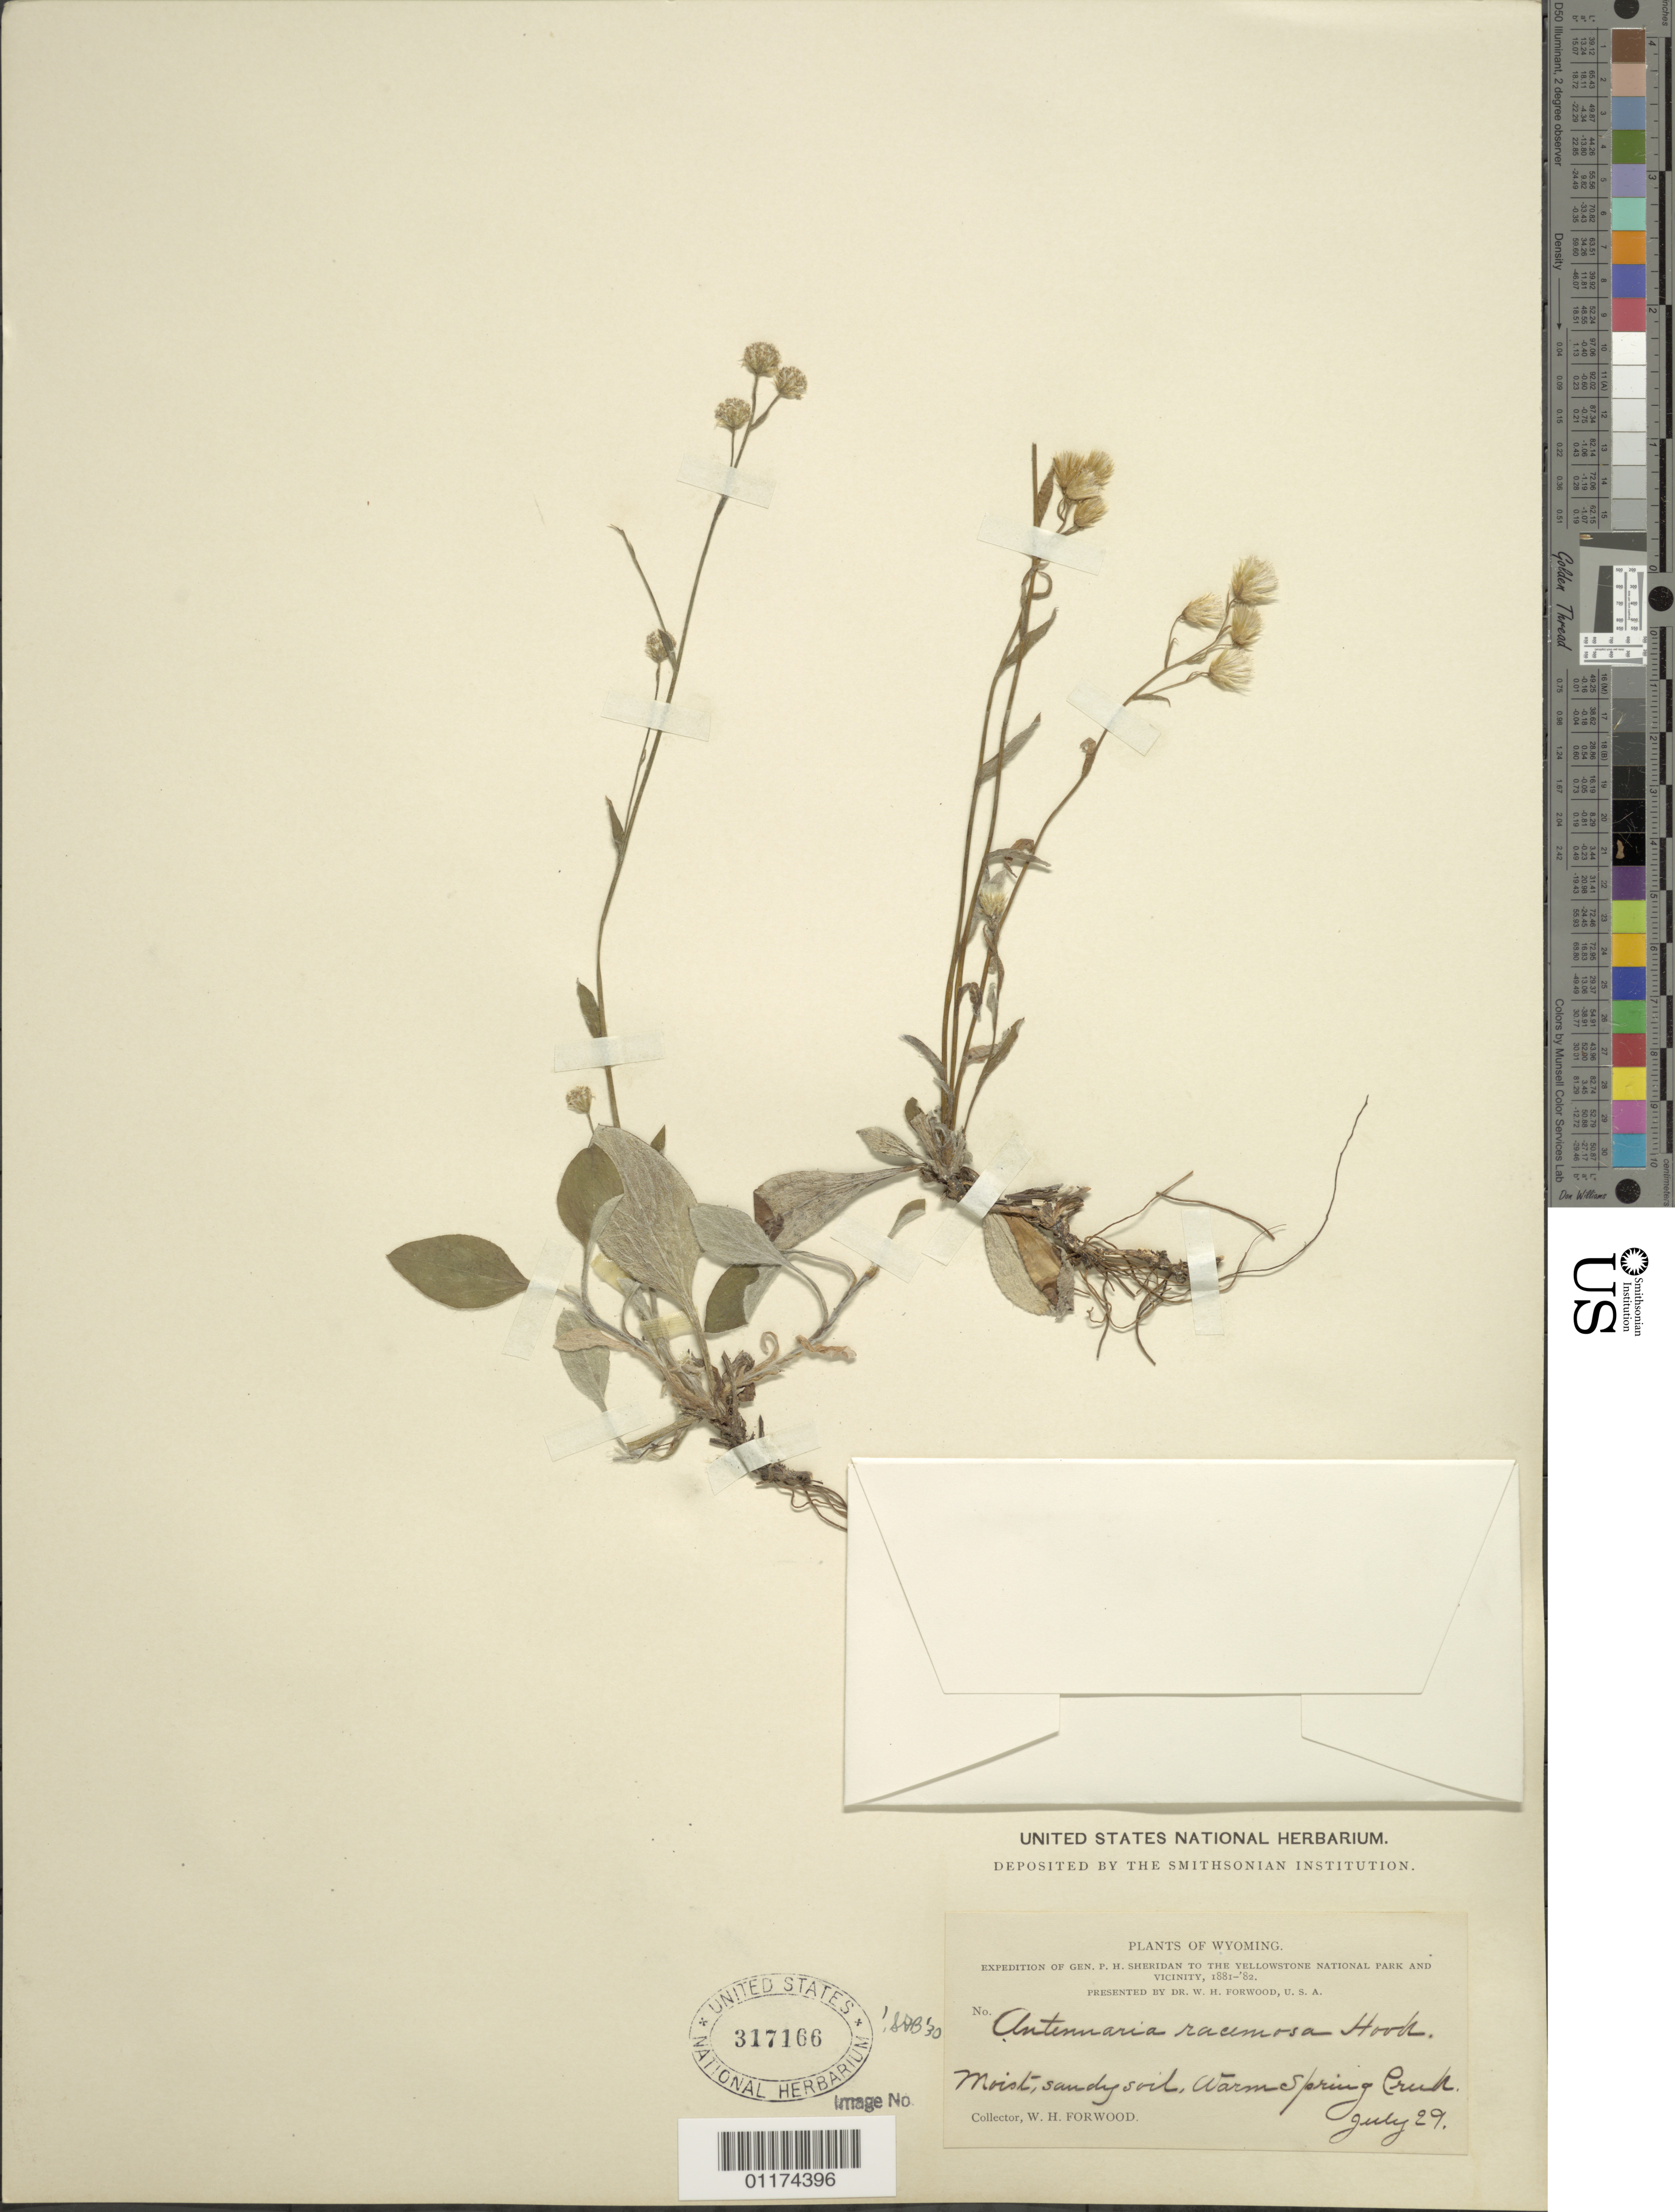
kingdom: Plantae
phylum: Tracheophyta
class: Magnoliopsida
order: Asterales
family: Asteraceae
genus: Antennaria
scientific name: Antennaria racemosa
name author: Hook.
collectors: W. Forwood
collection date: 1881-07-29 or 1882-07-29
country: United States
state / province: Wyoming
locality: Warm Spring Creek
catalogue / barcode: US 317166